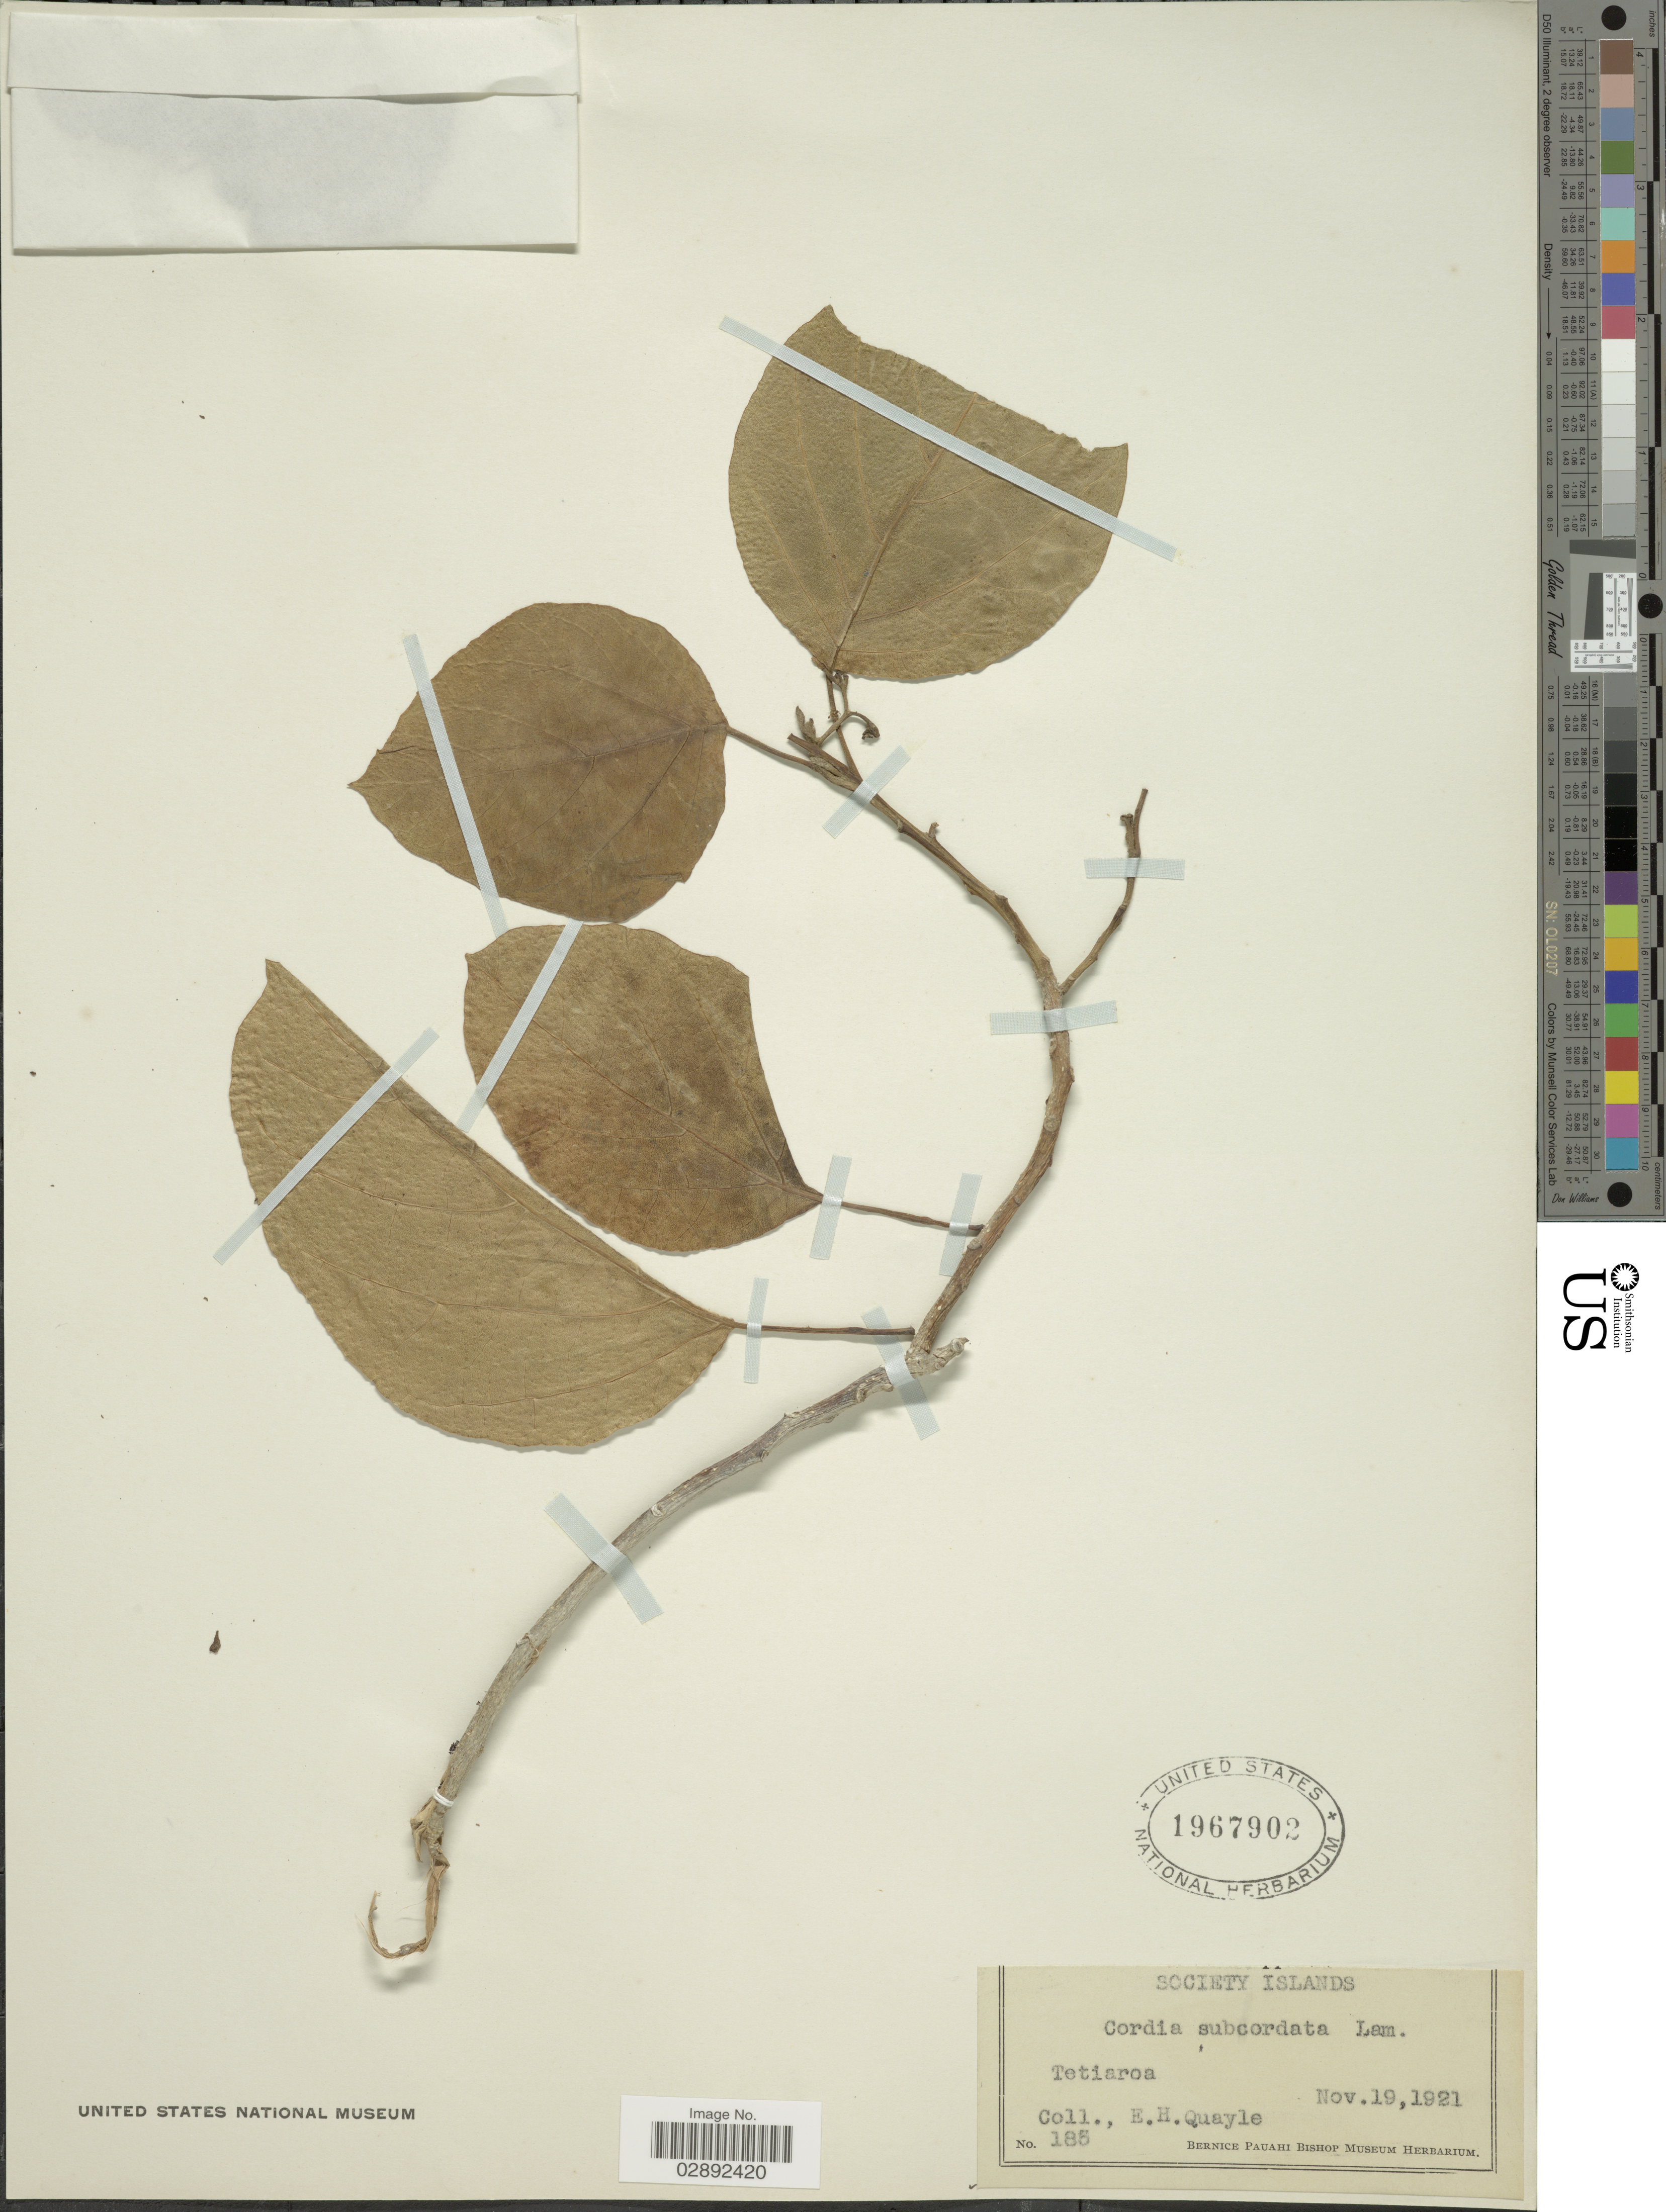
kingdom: Plantae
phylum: Tracheophyta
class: Magnoliopsida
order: Boraginales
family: Cordiaceae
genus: Cordia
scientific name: Cordia subcordata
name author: Lam.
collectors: E. Quayle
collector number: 185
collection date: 1921-11-19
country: French Polynesia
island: Tetiaroa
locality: Society Islands. Tetiaroa.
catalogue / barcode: US 1967902